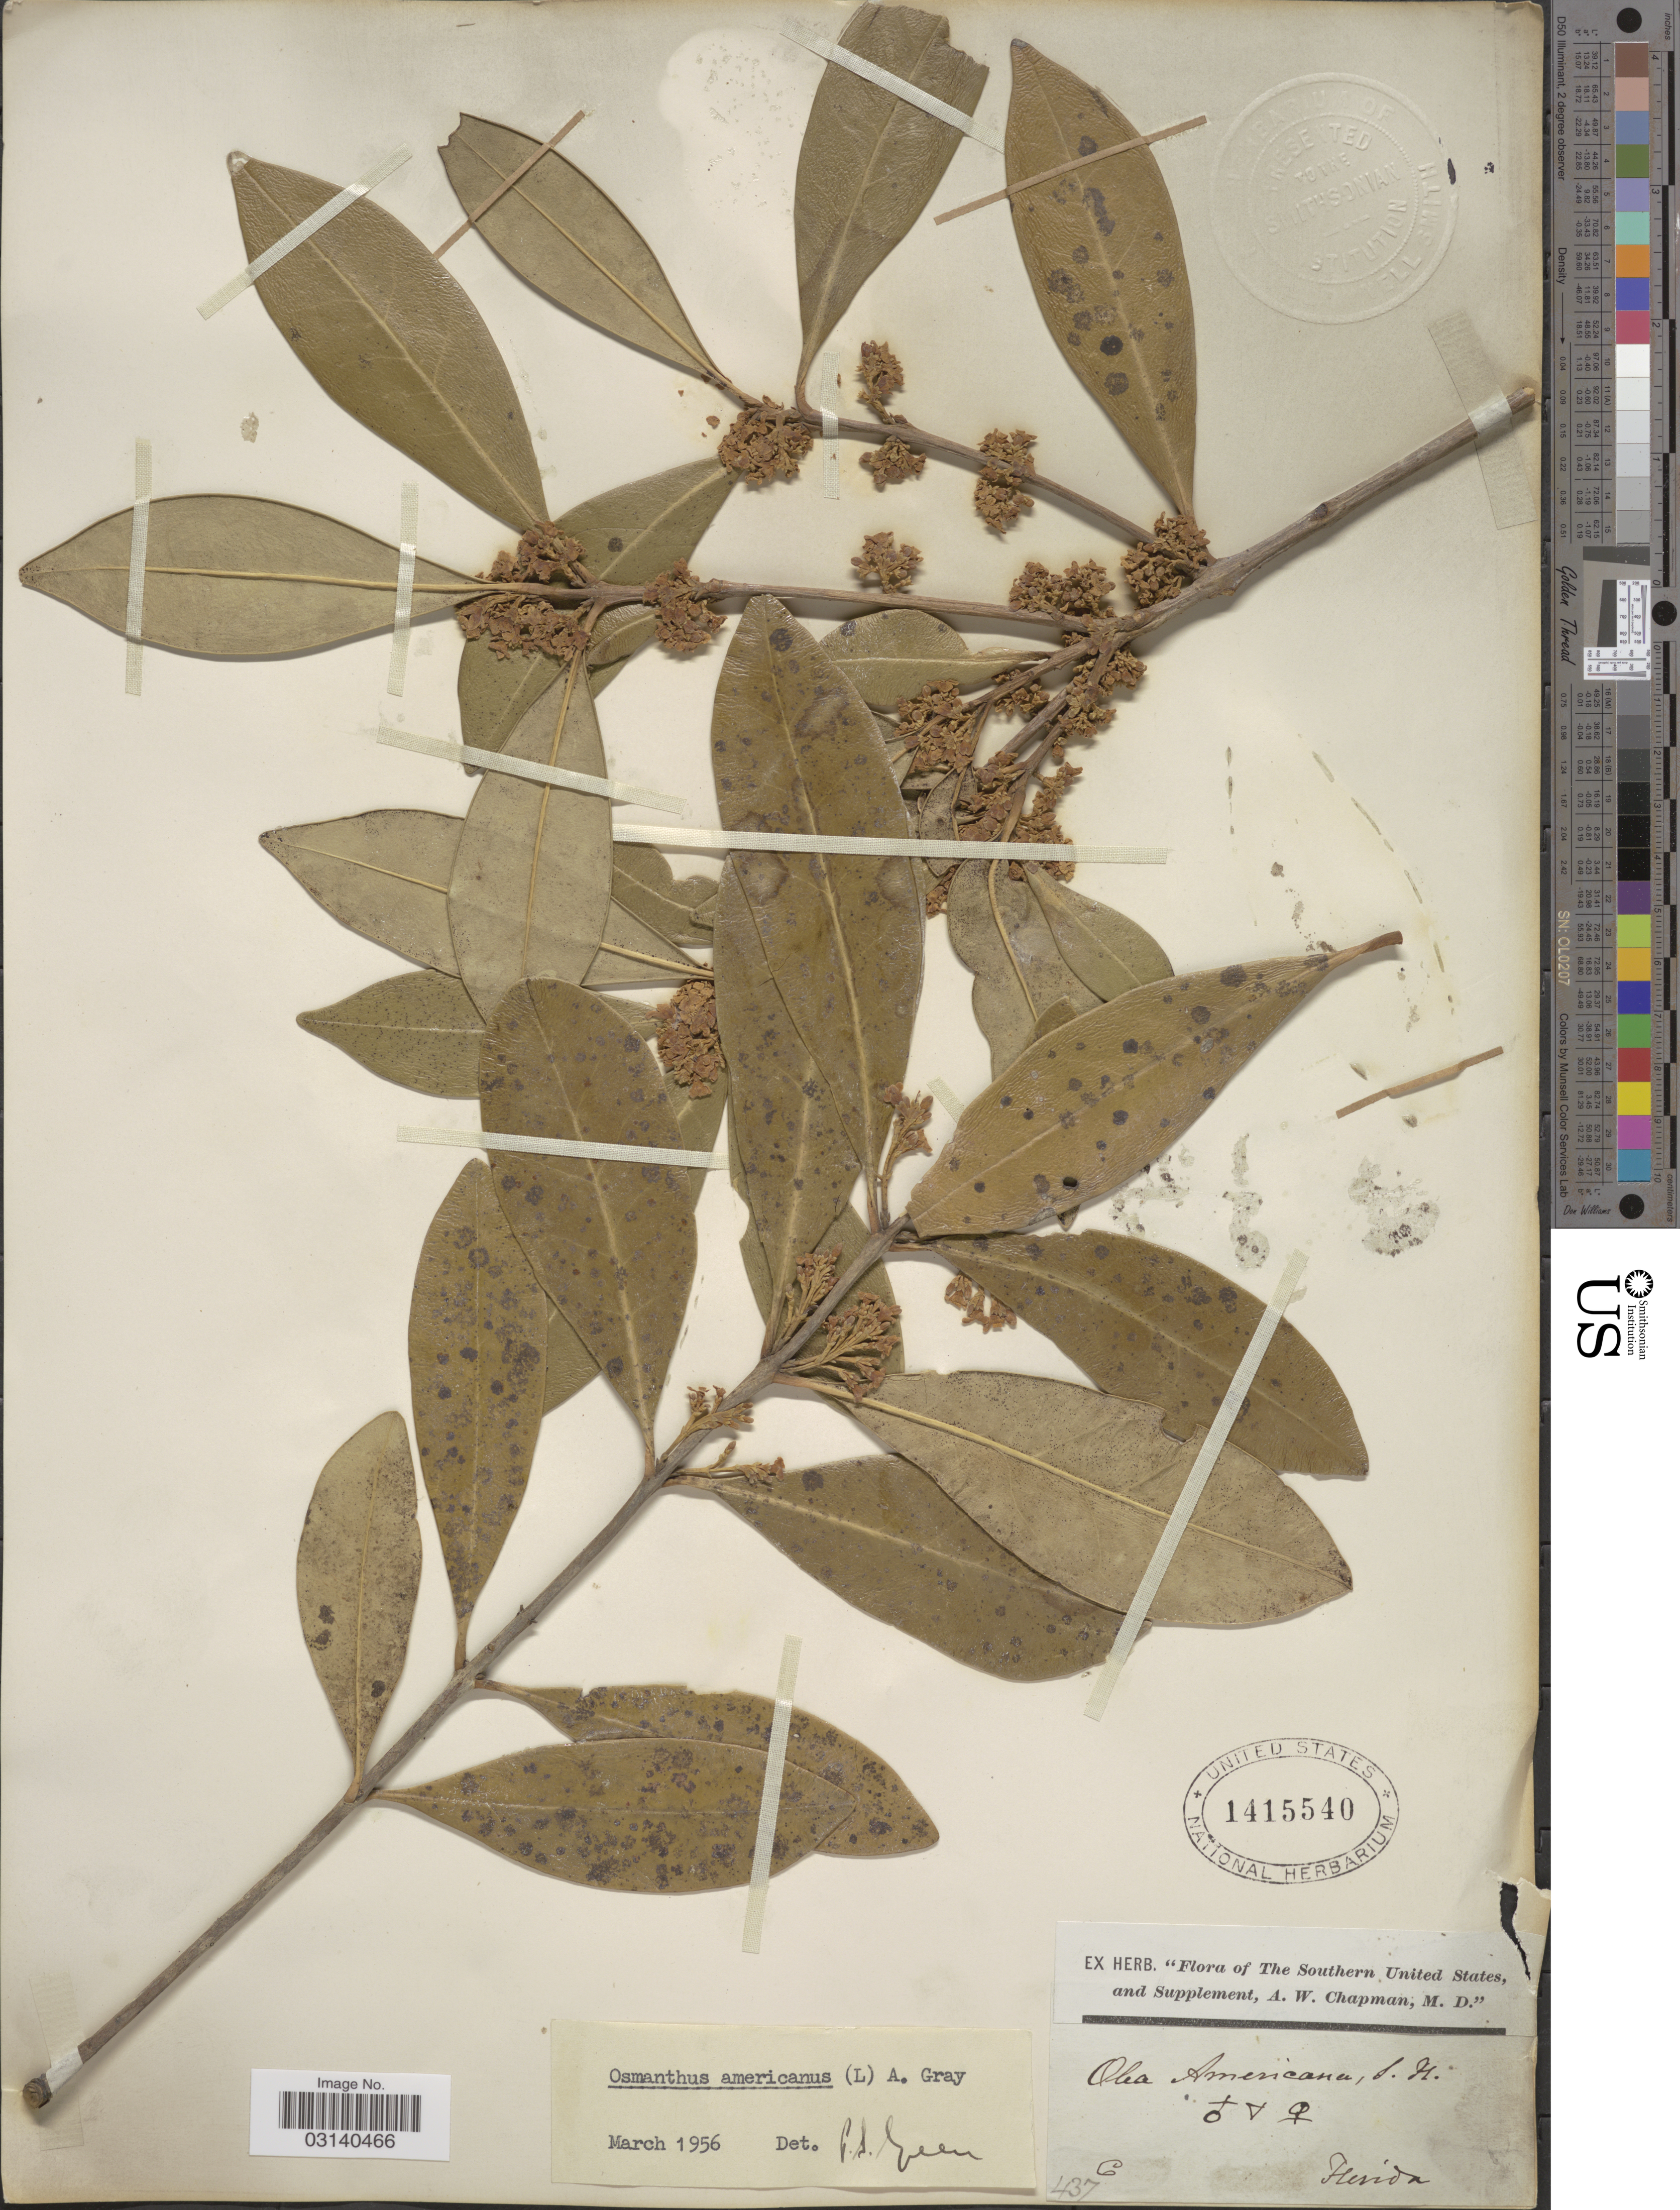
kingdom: Plantae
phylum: Tracheophyta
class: Magnoliopsida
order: Lamiales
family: Oleaceae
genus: Osmanthus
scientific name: Osmanthus americanus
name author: (L.) A. Gray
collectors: ex herb. A.W. Chapman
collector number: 437 C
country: United States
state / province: Florida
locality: The Southern United States.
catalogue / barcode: US 1415540